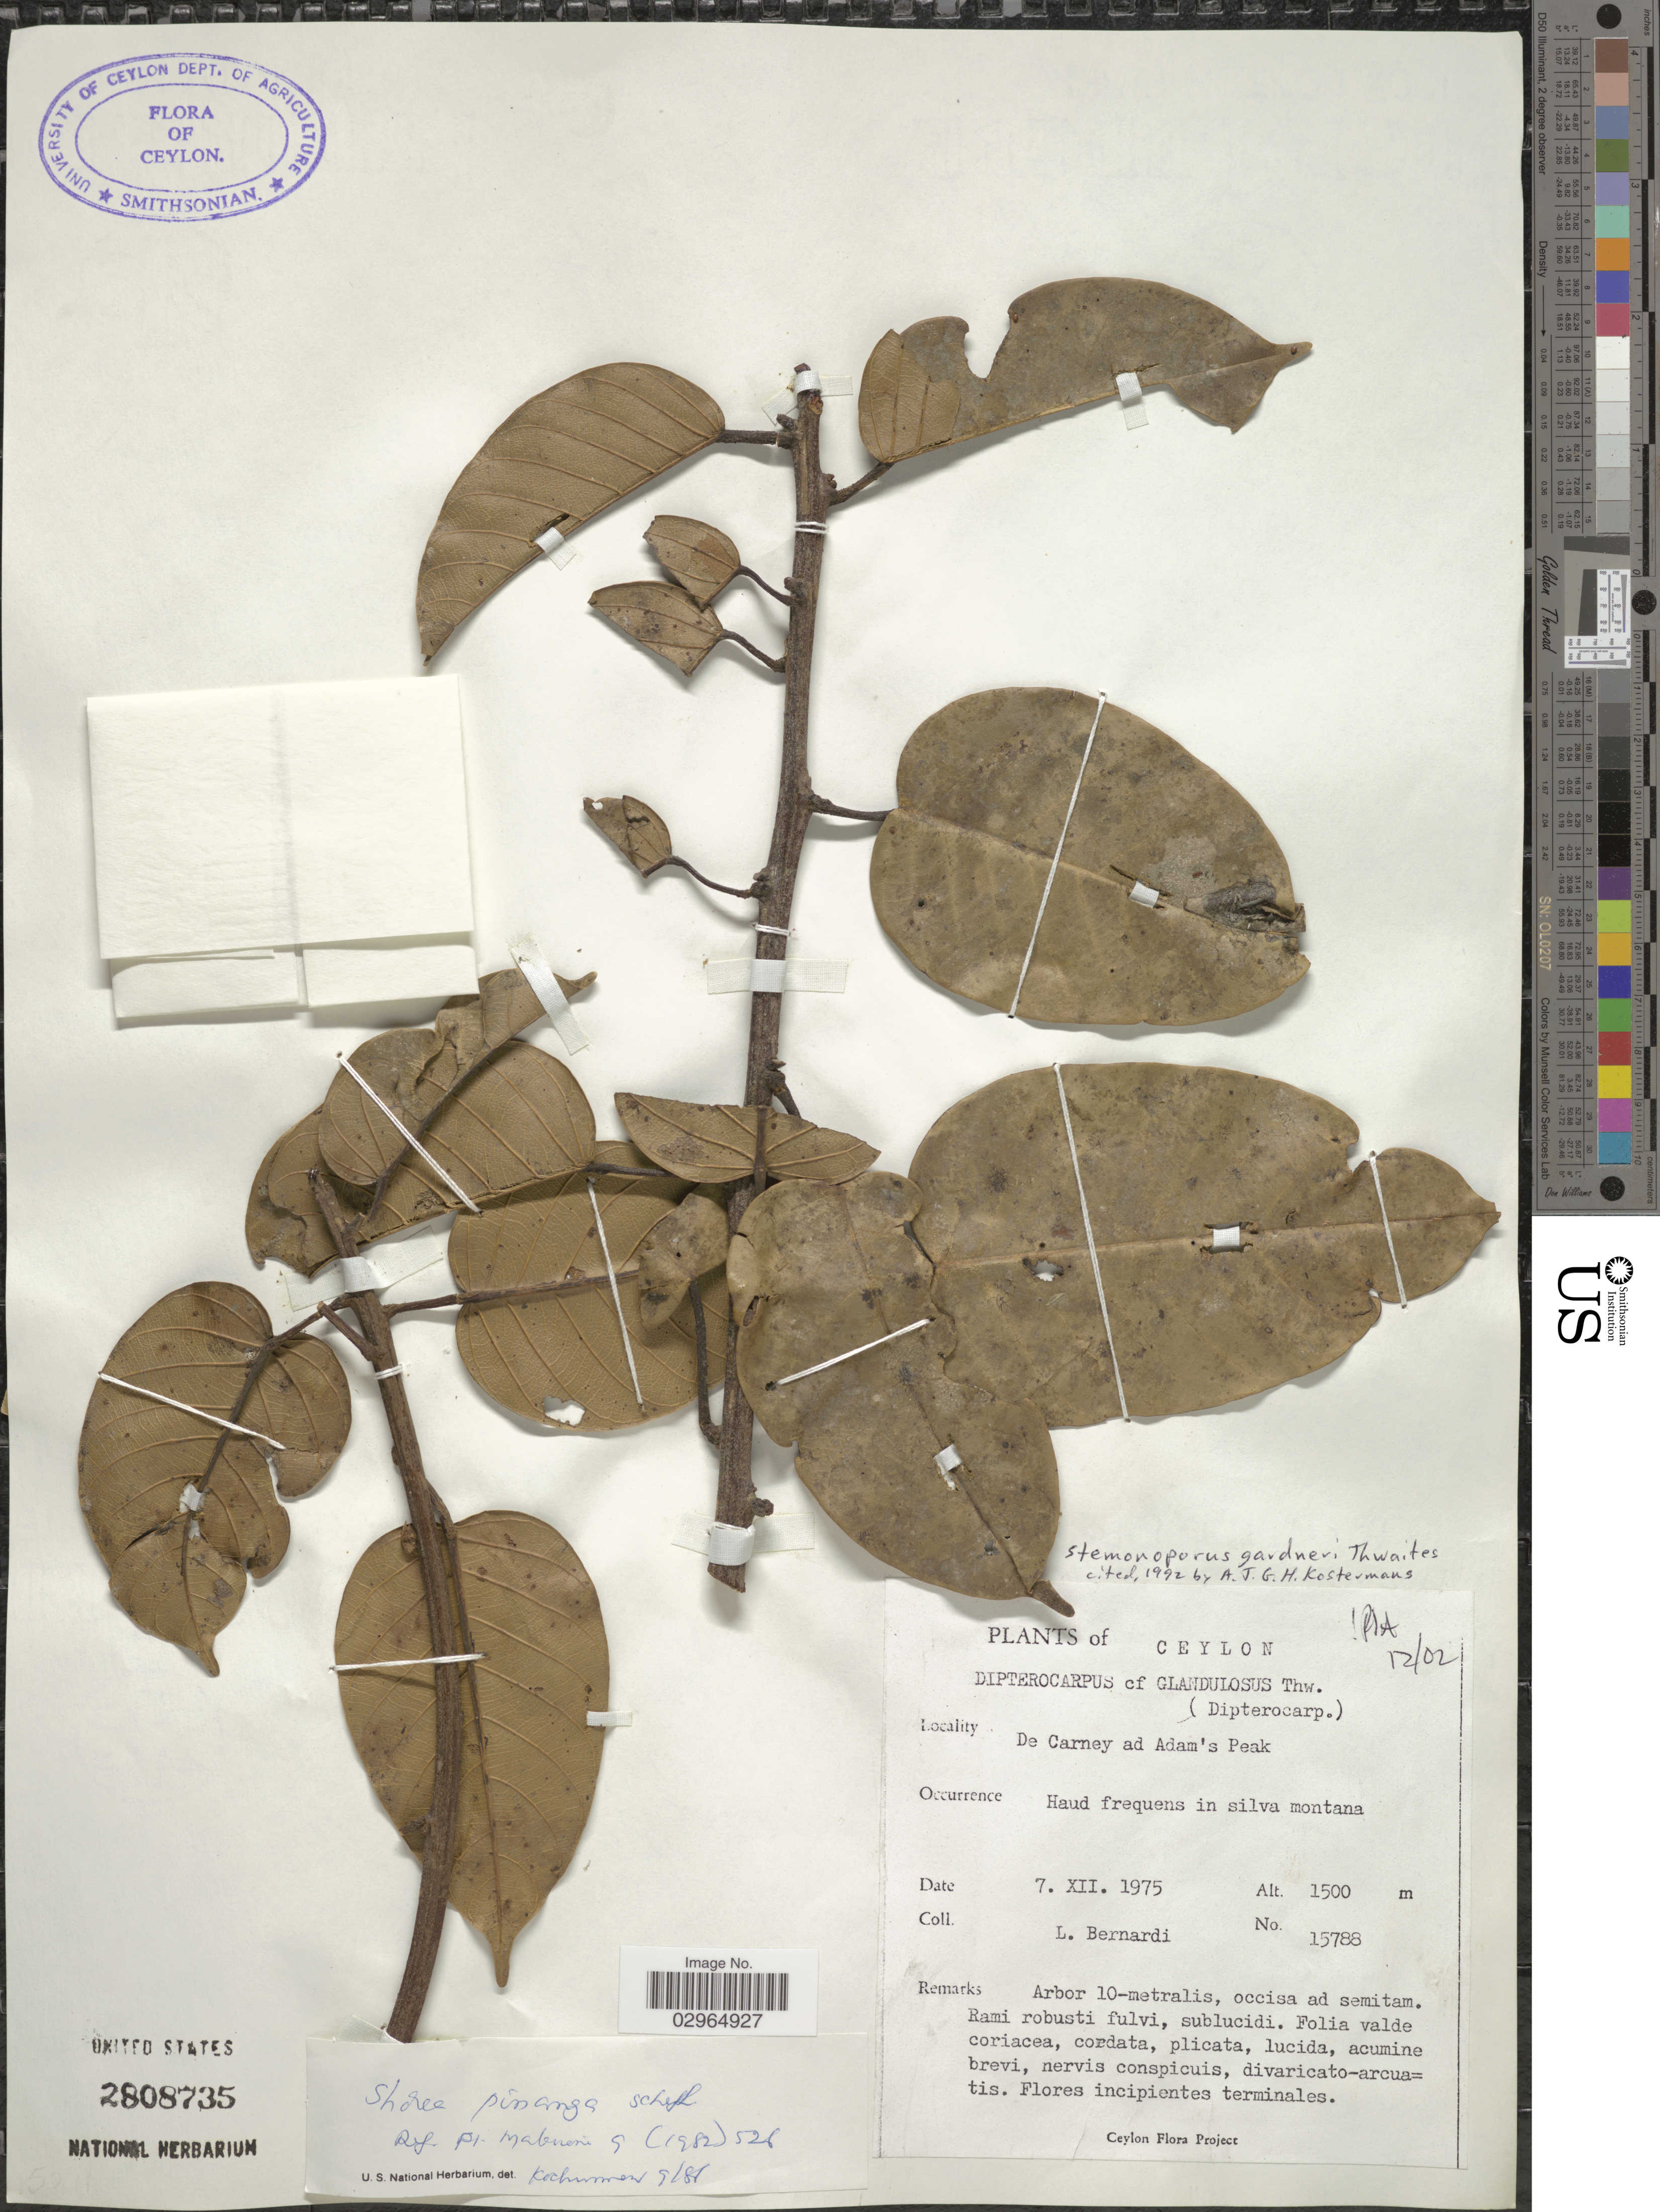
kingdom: Plantae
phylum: Tracheophyta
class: Magnoliopsida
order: Malvales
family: Dipterocarpaceae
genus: Stemonoporus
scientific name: Stemonoporus gardneri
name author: Thwaites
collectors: L. Bernardi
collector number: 15788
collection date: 1975-12-07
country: Sri Lanka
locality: Ceylon. De Carney ad Adam's Peak.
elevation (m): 1500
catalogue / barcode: US 2808735